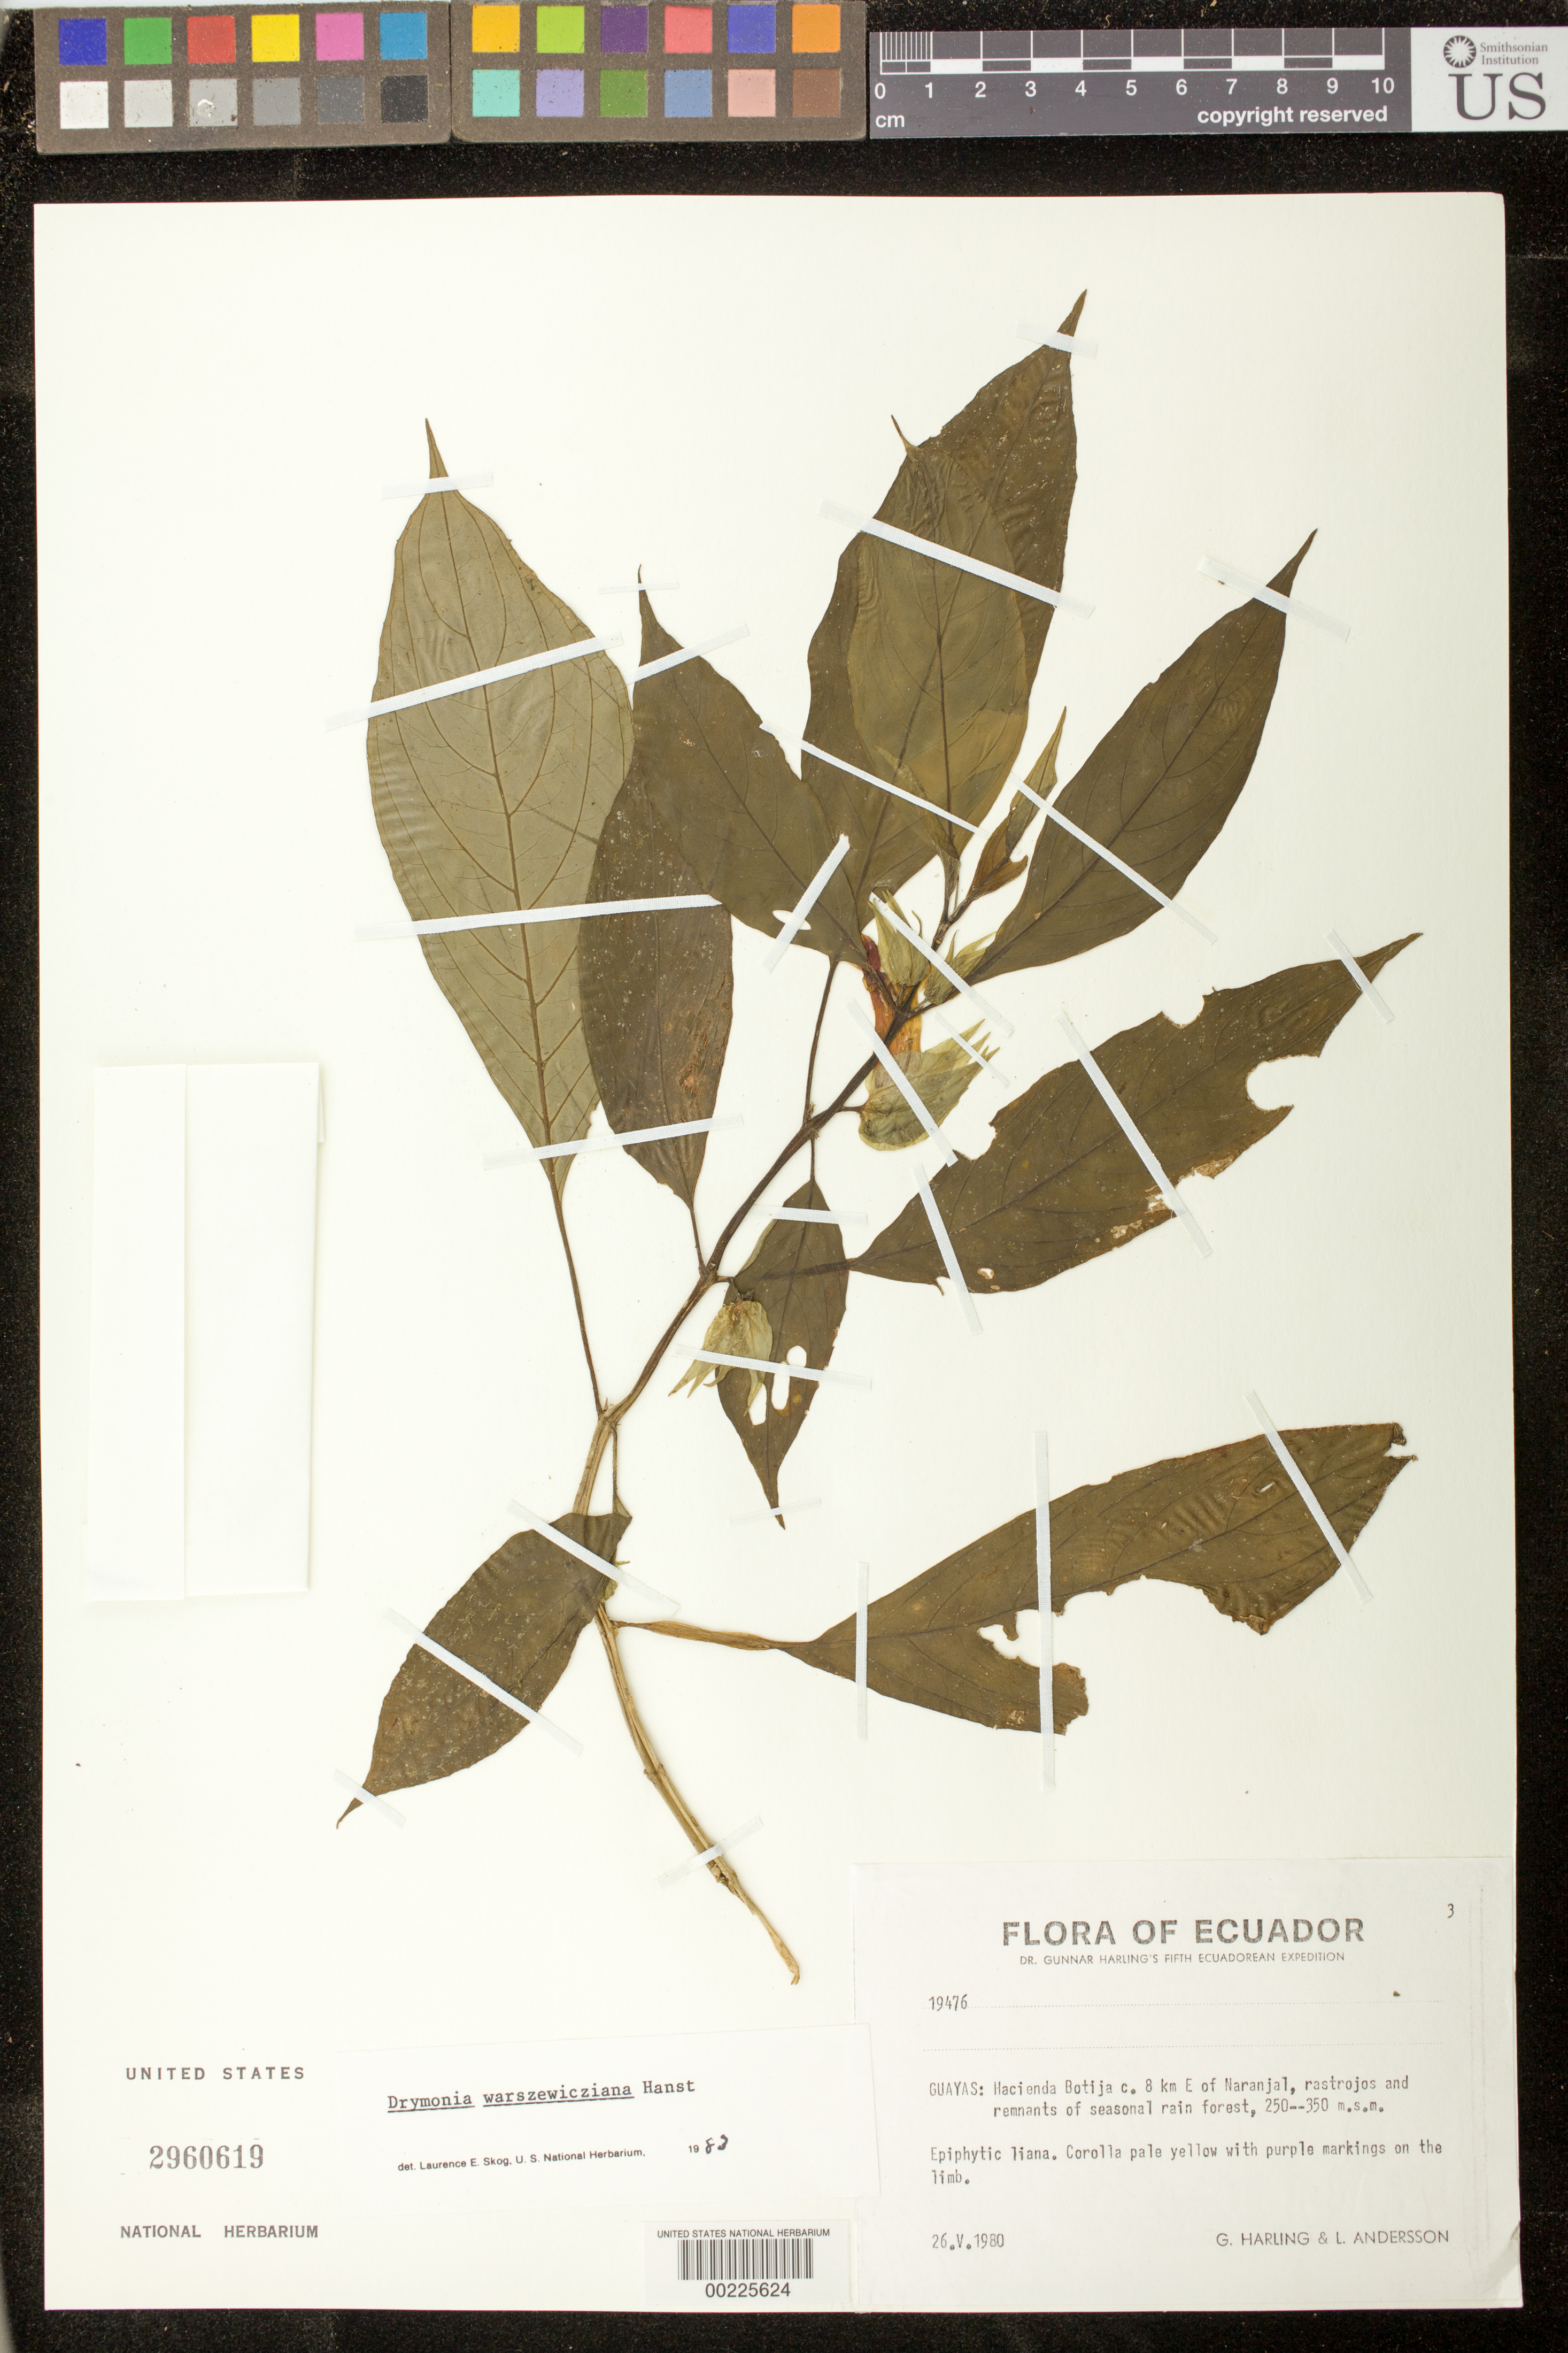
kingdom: Plantae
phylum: Tracheophyta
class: Magnoliopsida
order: Lamiales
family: Gesneriaceae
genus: Drymonia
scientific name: Drymonia warszewicziana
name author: Hanst.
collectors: G. Harling & L. Andersson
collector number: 19476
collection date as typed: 26 May 1980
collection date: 1980-05-26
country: Ecuador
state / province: Guayas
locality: Hacienda Botija about 8 km E of Naranjal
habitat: Rastrojos and remnants of seasonal rain forest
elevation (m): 250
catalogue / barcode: US 2960619